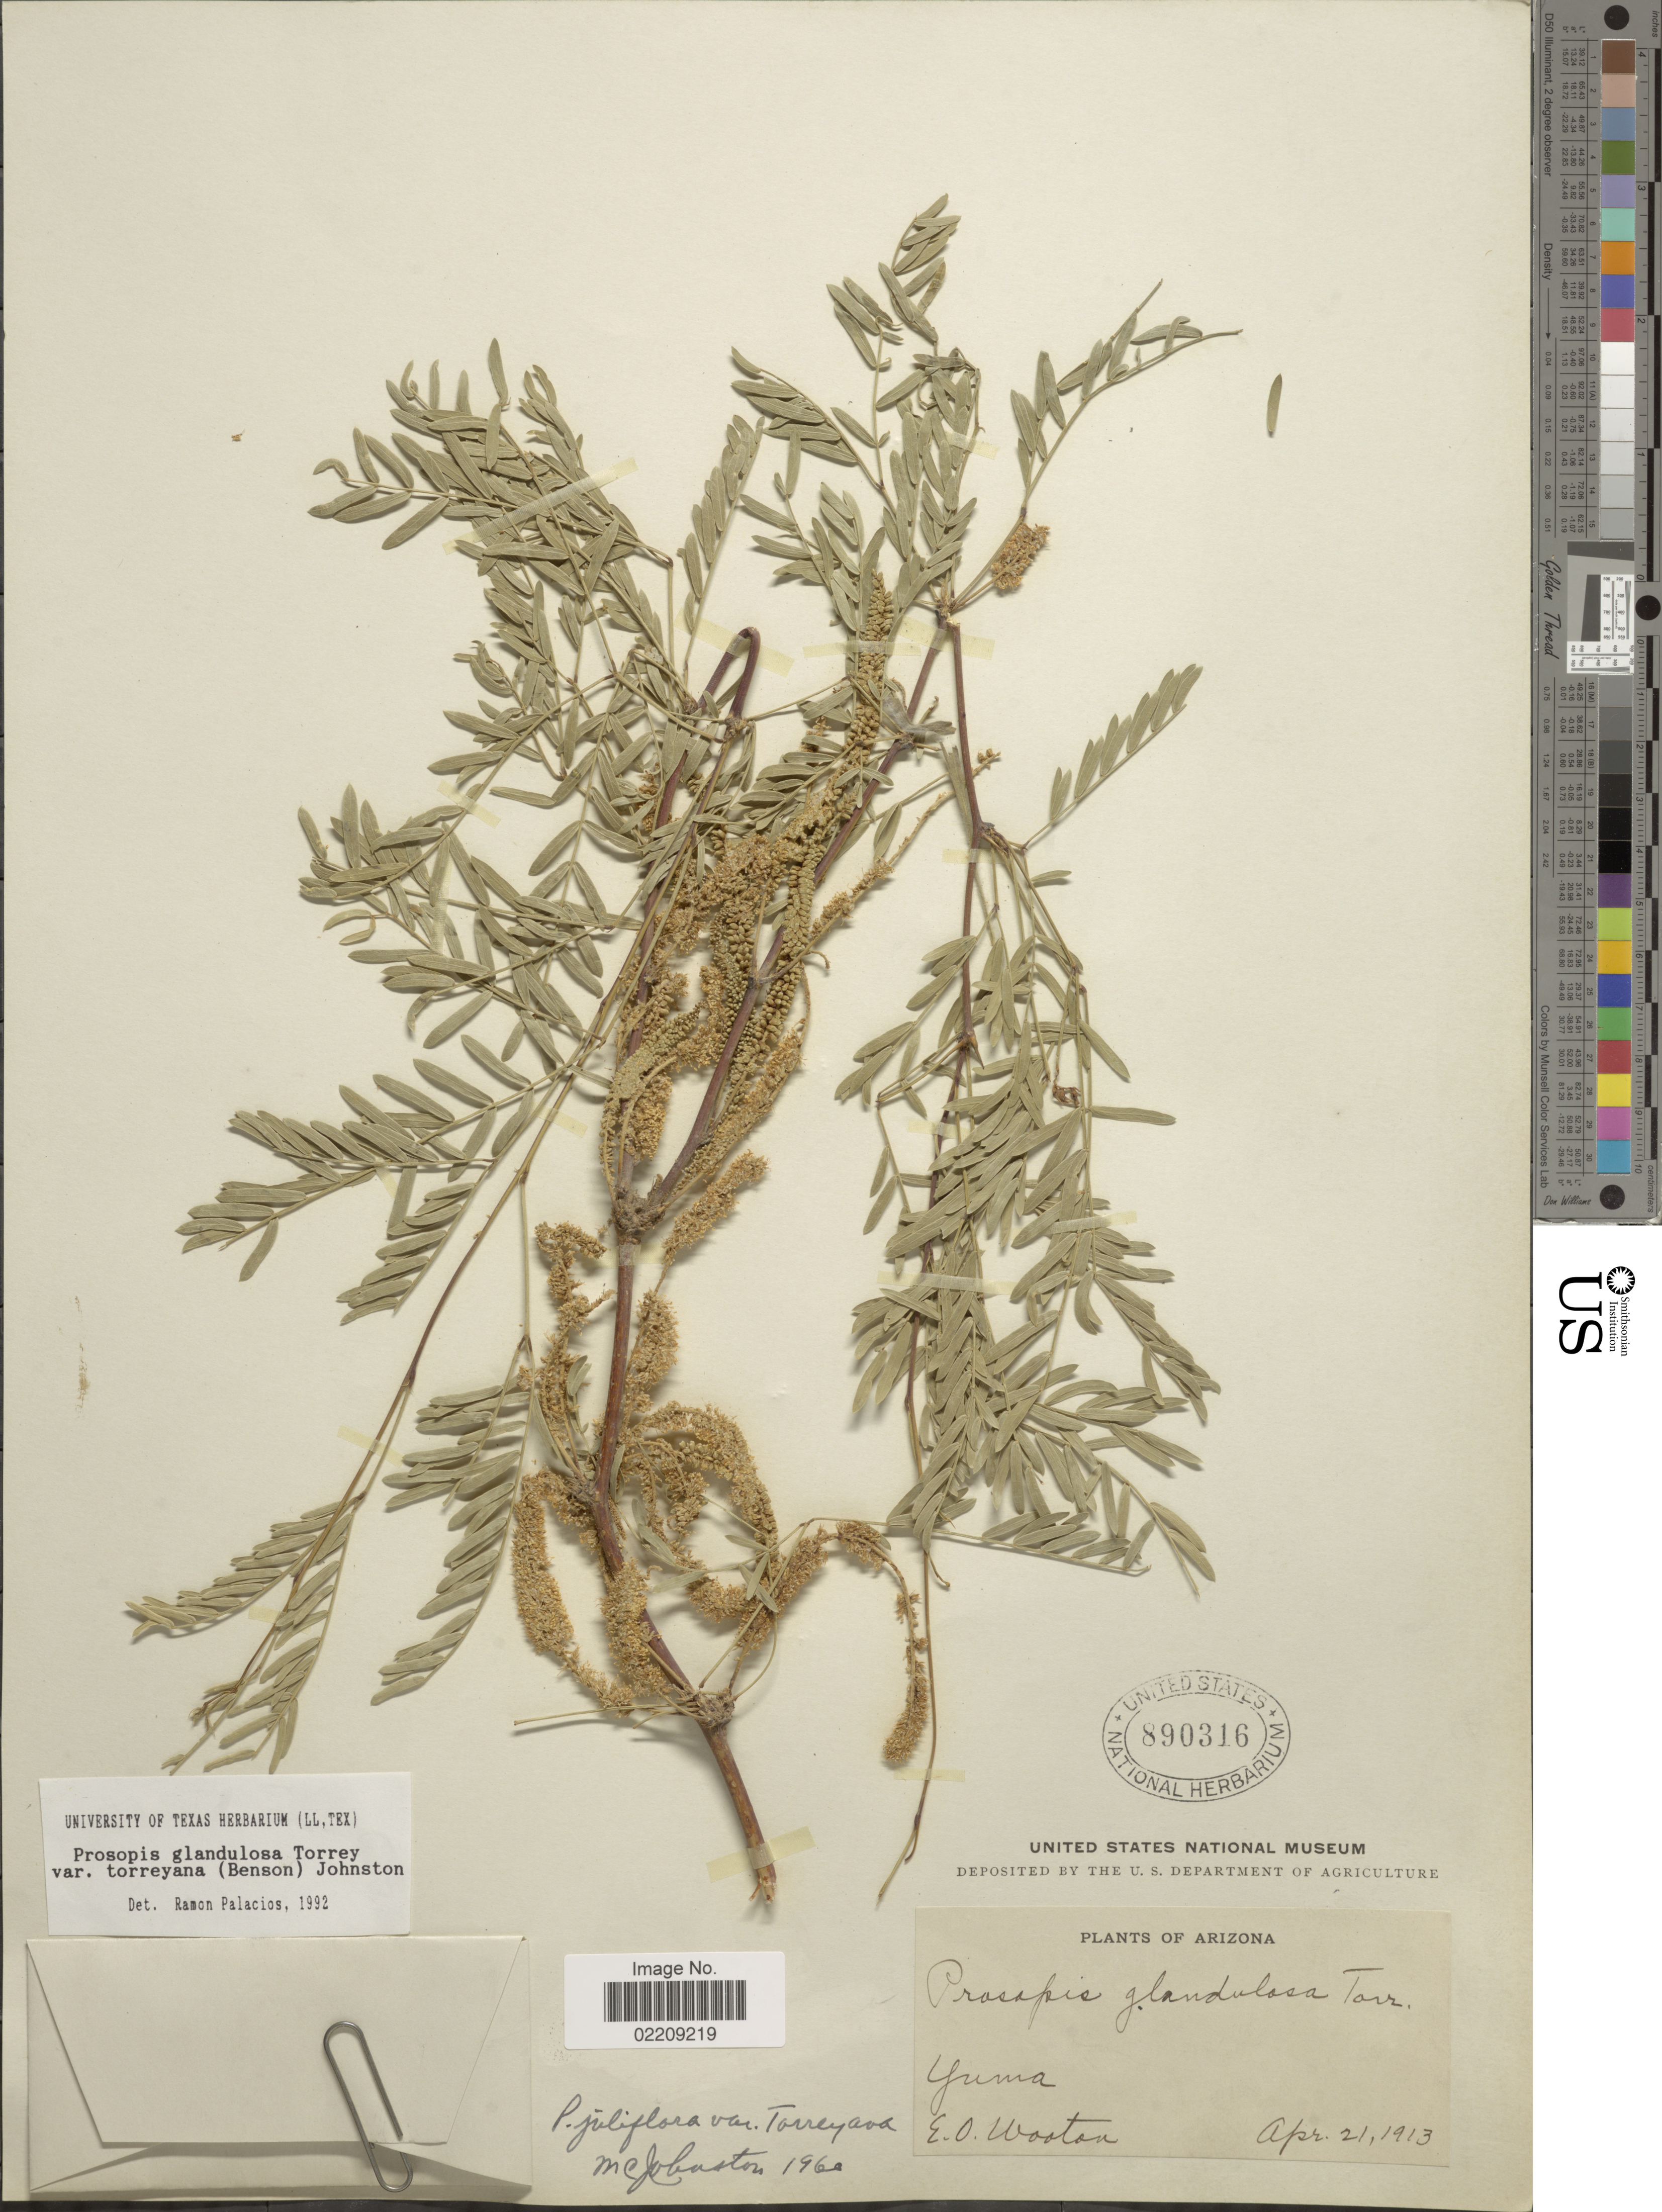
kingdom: Plantae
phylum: Tracheophyta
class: Magnoliopsida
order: Fabales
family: Fabaceae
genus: Neltuma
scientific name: Neltuma odorata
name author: (Torr. & Frém.) C. E. Hughes & G.P. Lewis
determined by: Strong, Mark T., (BOT), Smithsonian Institution - National Museum of Natural History (UNITED STATES)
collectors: E. O. Wooton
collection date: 1913-04-21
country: United States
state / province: Arizona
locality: Yuma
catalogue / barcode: US 890316